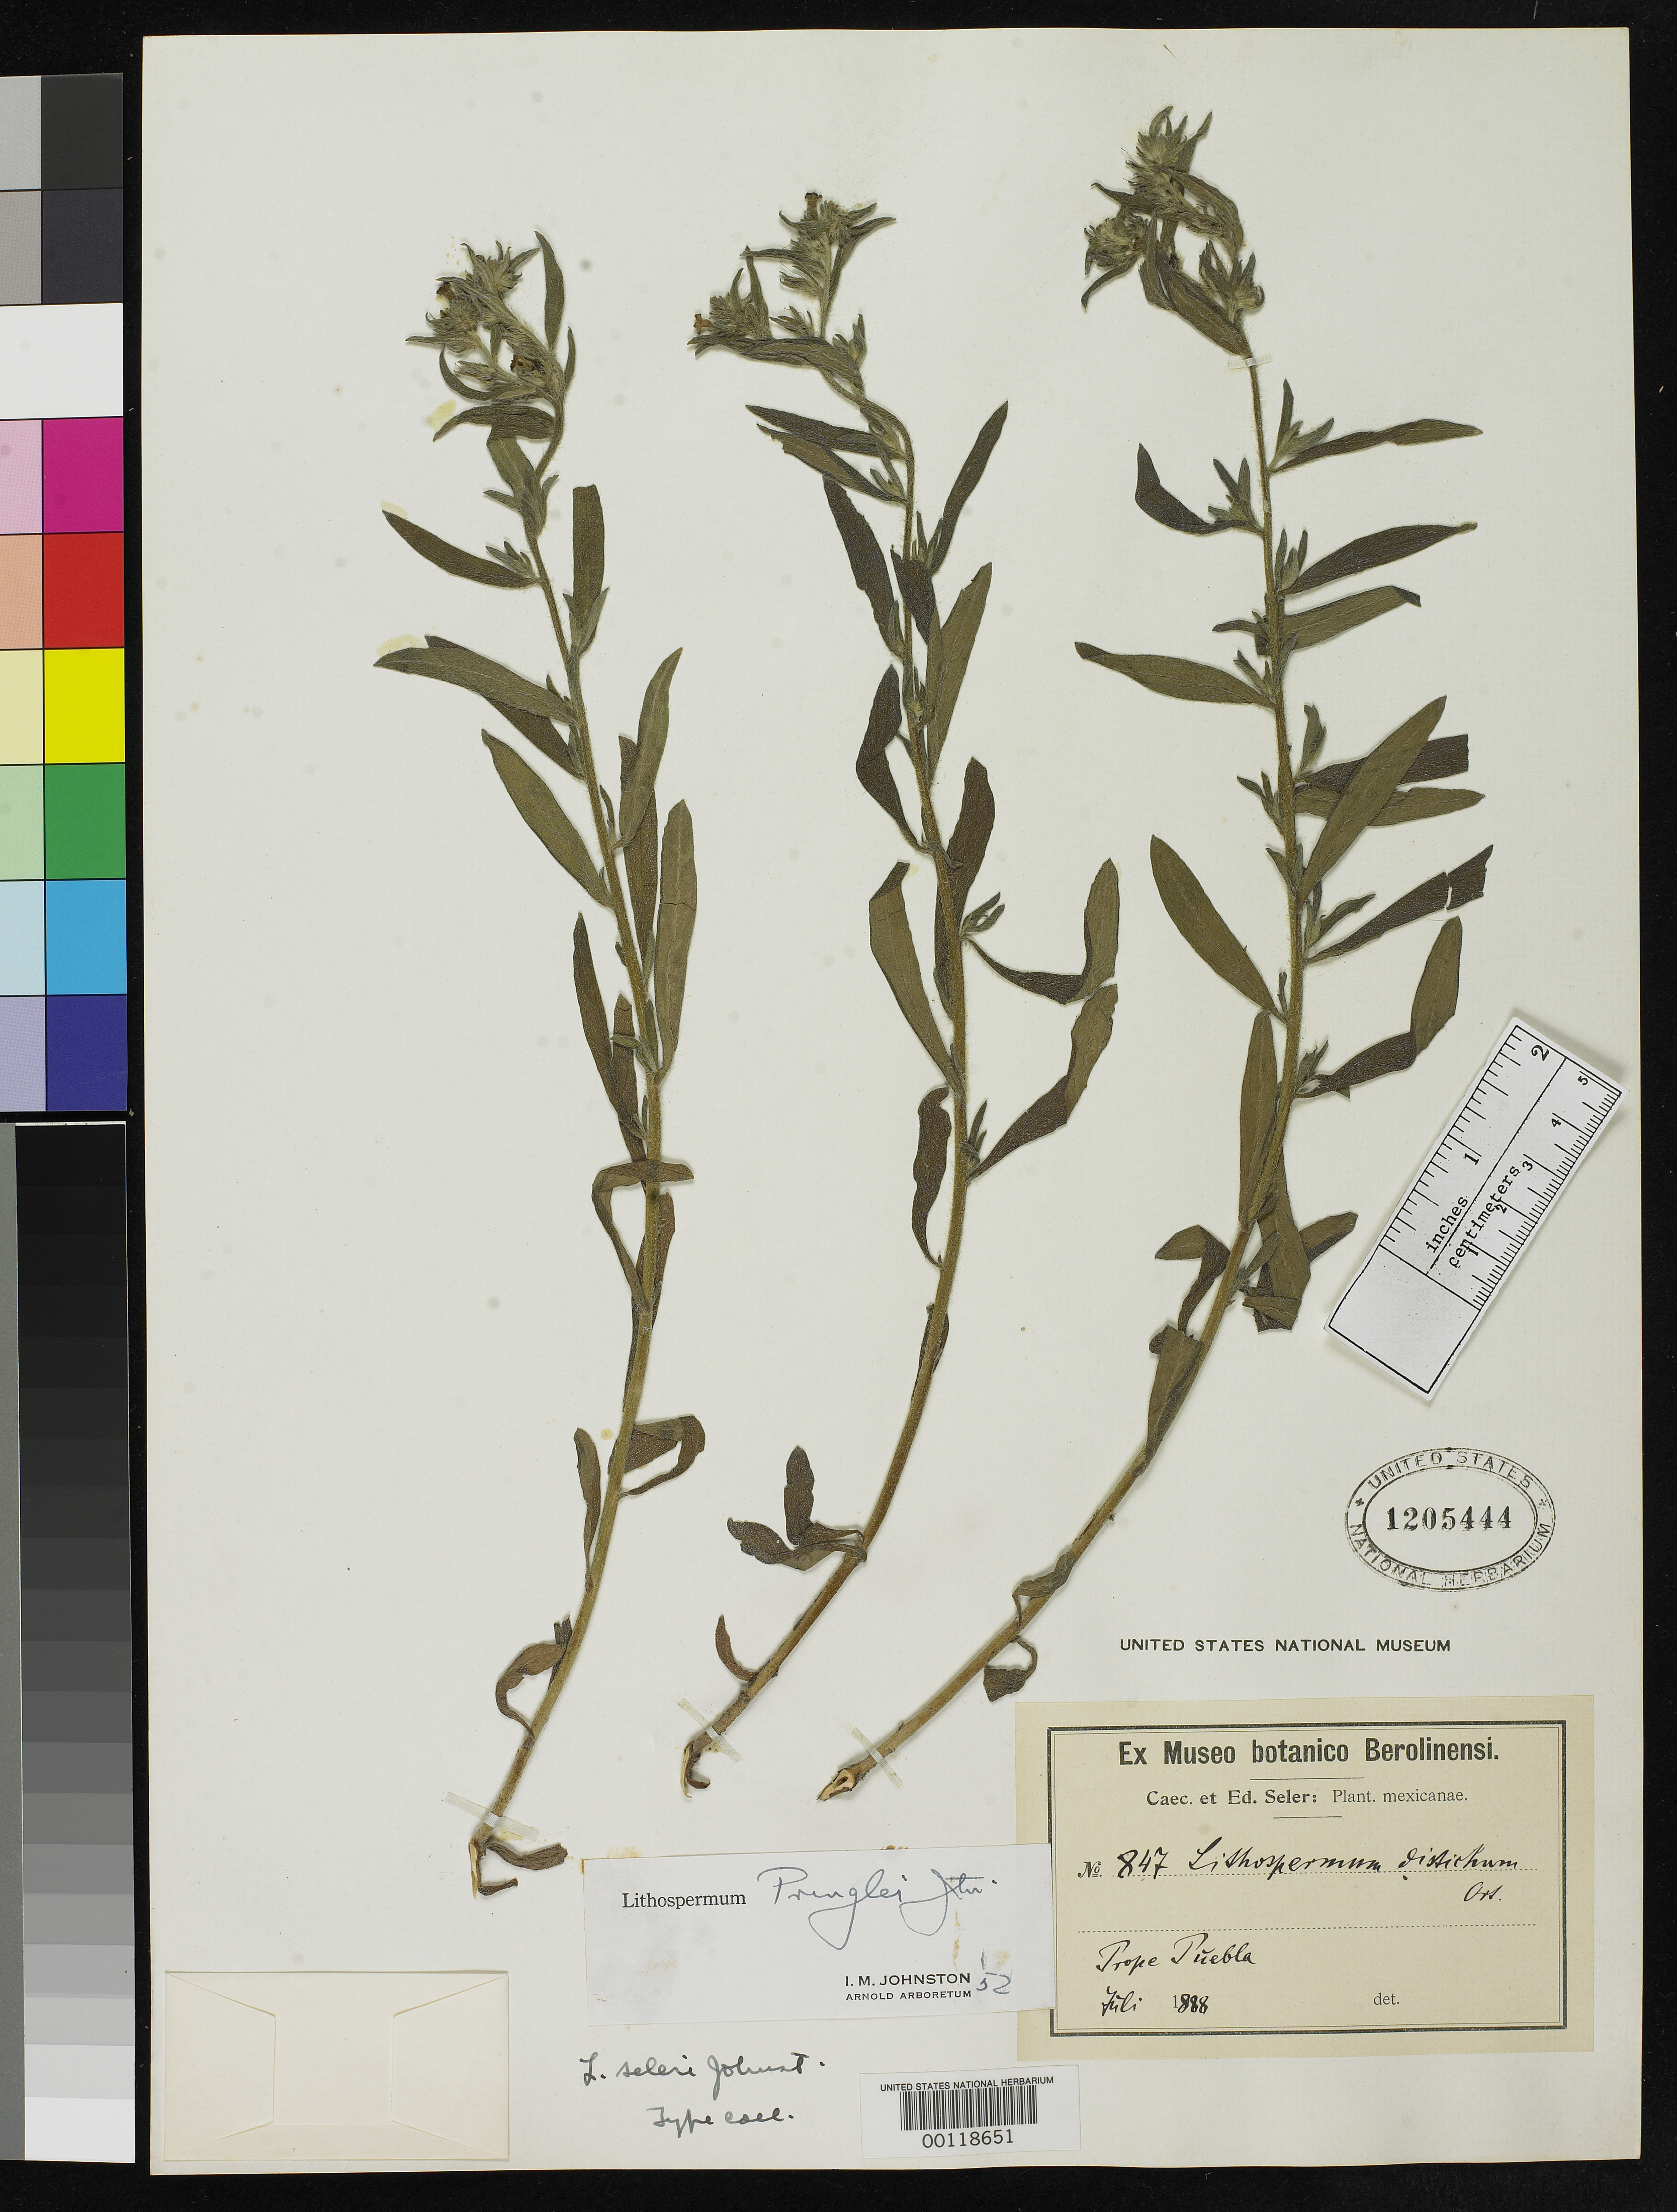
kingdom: Plantae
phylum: Tracheophyta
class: Magnoliopsida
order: Boraginales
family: Boraginaceae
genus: Lithospermum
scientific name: Lithospermum seleri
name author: I.M. Johnst.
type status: Isotype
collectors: E. Seler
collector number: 847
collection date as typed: Jul 1888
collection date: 1888-07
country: Mexico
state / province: Puebla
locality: Near Puebla.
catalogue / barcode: US 1205444